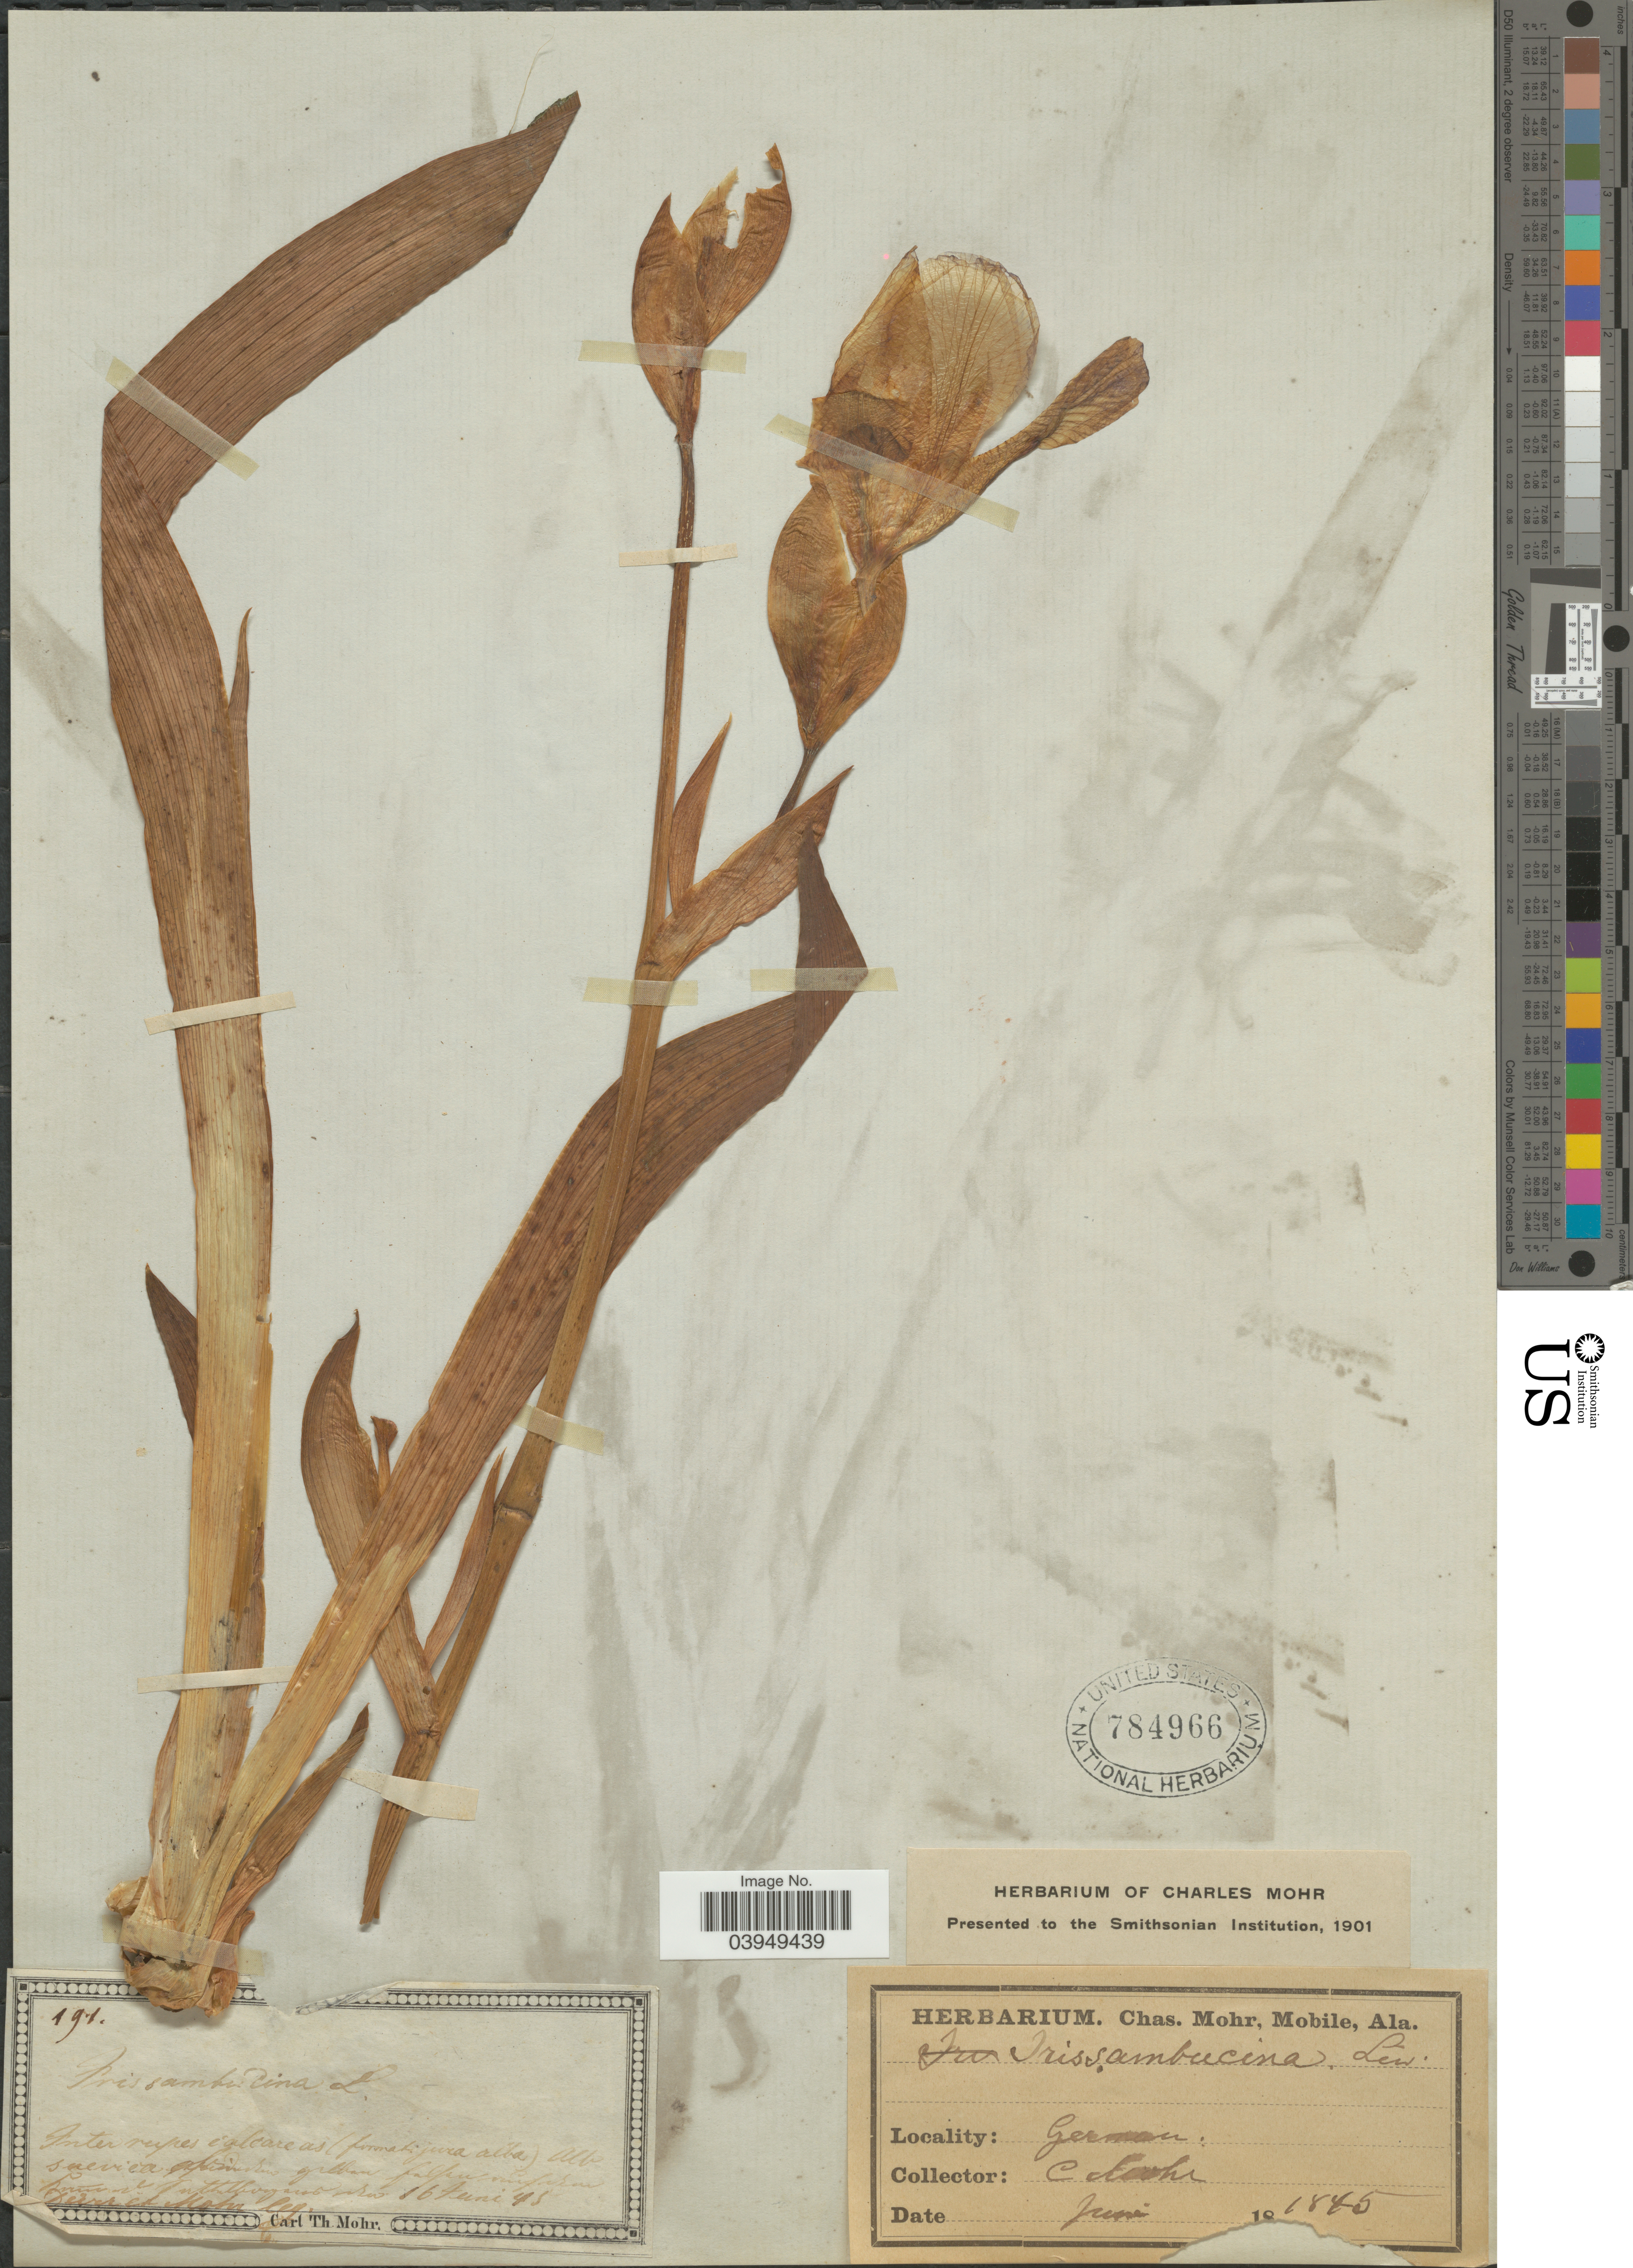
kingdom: Plantae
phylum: Tracheophyta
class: Liliopsida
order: Asparagales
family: Iridaceae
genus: Iris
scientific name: Iris sambucina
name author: L.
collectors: Mohr, C. T. (herbarium)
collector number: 191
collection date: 1845-06-16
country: Germany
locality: Inter rupes calcare ad (formati jura alba) Alb suecica [illegible text].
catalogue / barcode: US 784966